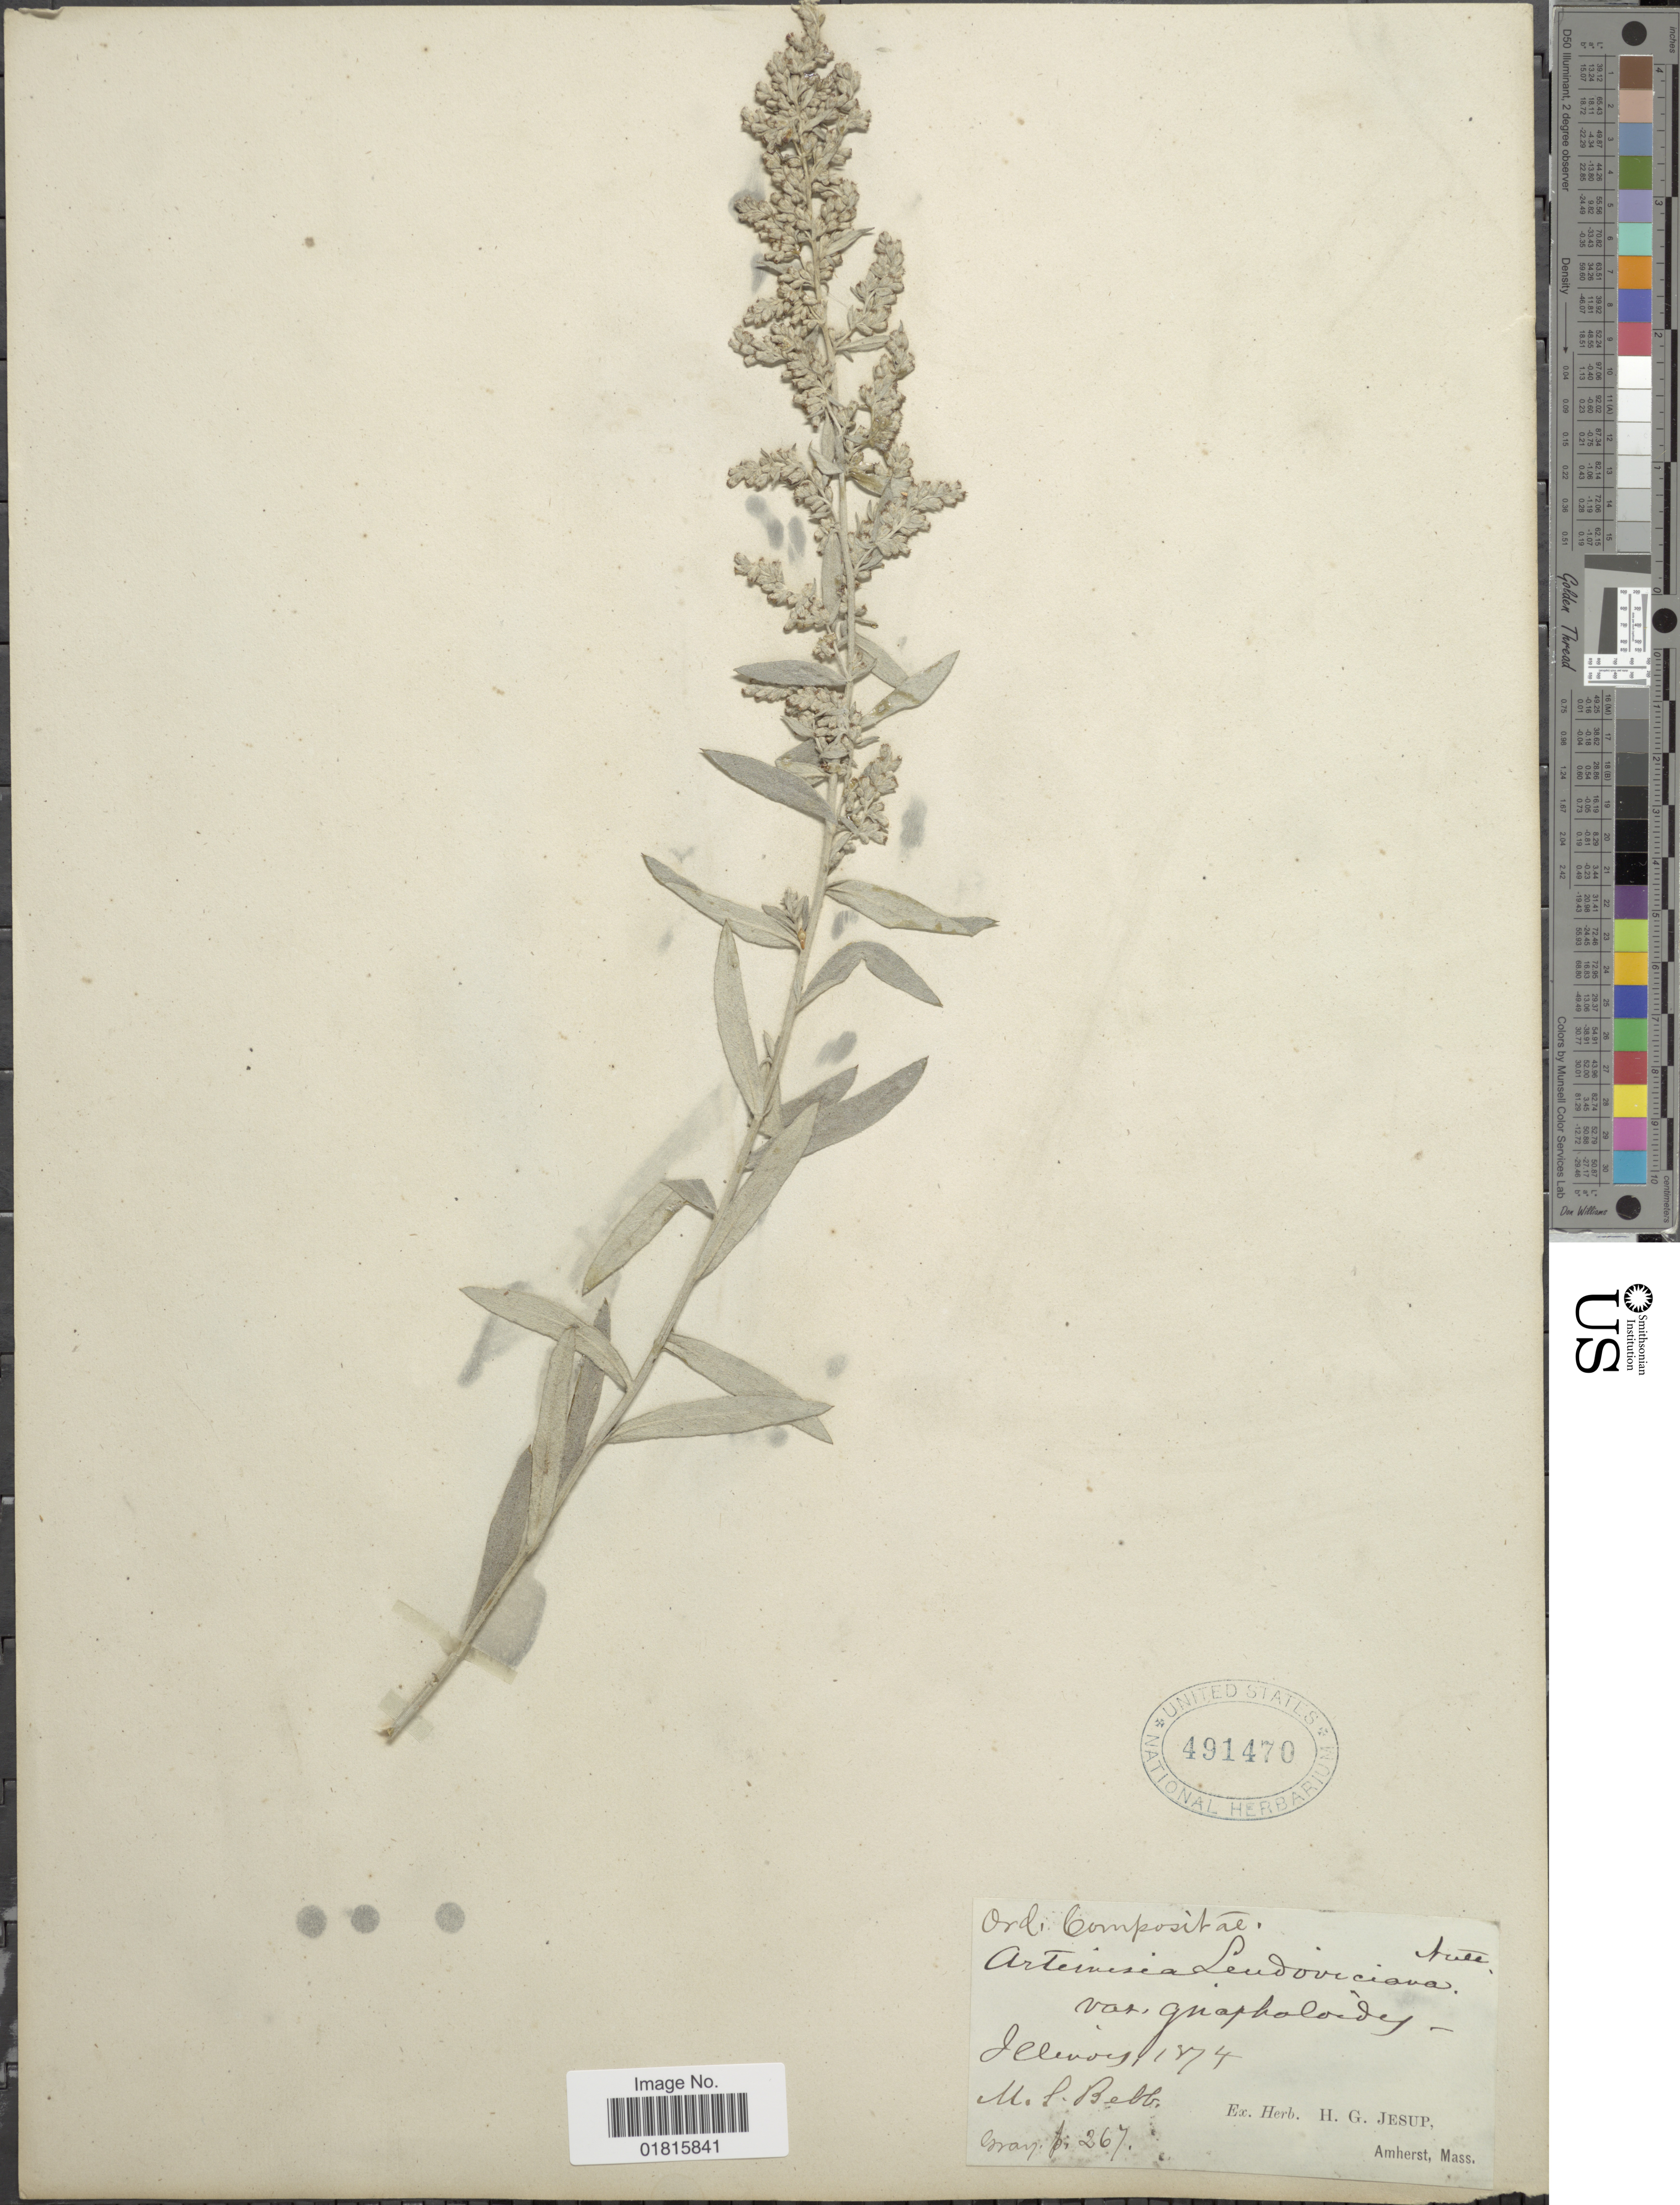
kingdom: Plantae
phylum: Tracheophyta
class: Magnoliopsida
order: Asterales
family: Asteraceae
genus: Artemisia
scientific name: Artemisia gnaphaloides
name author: Nutt.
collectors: M. Bebb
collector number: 267?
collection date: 1874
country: United States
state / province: Illinois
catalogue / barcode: US 491470